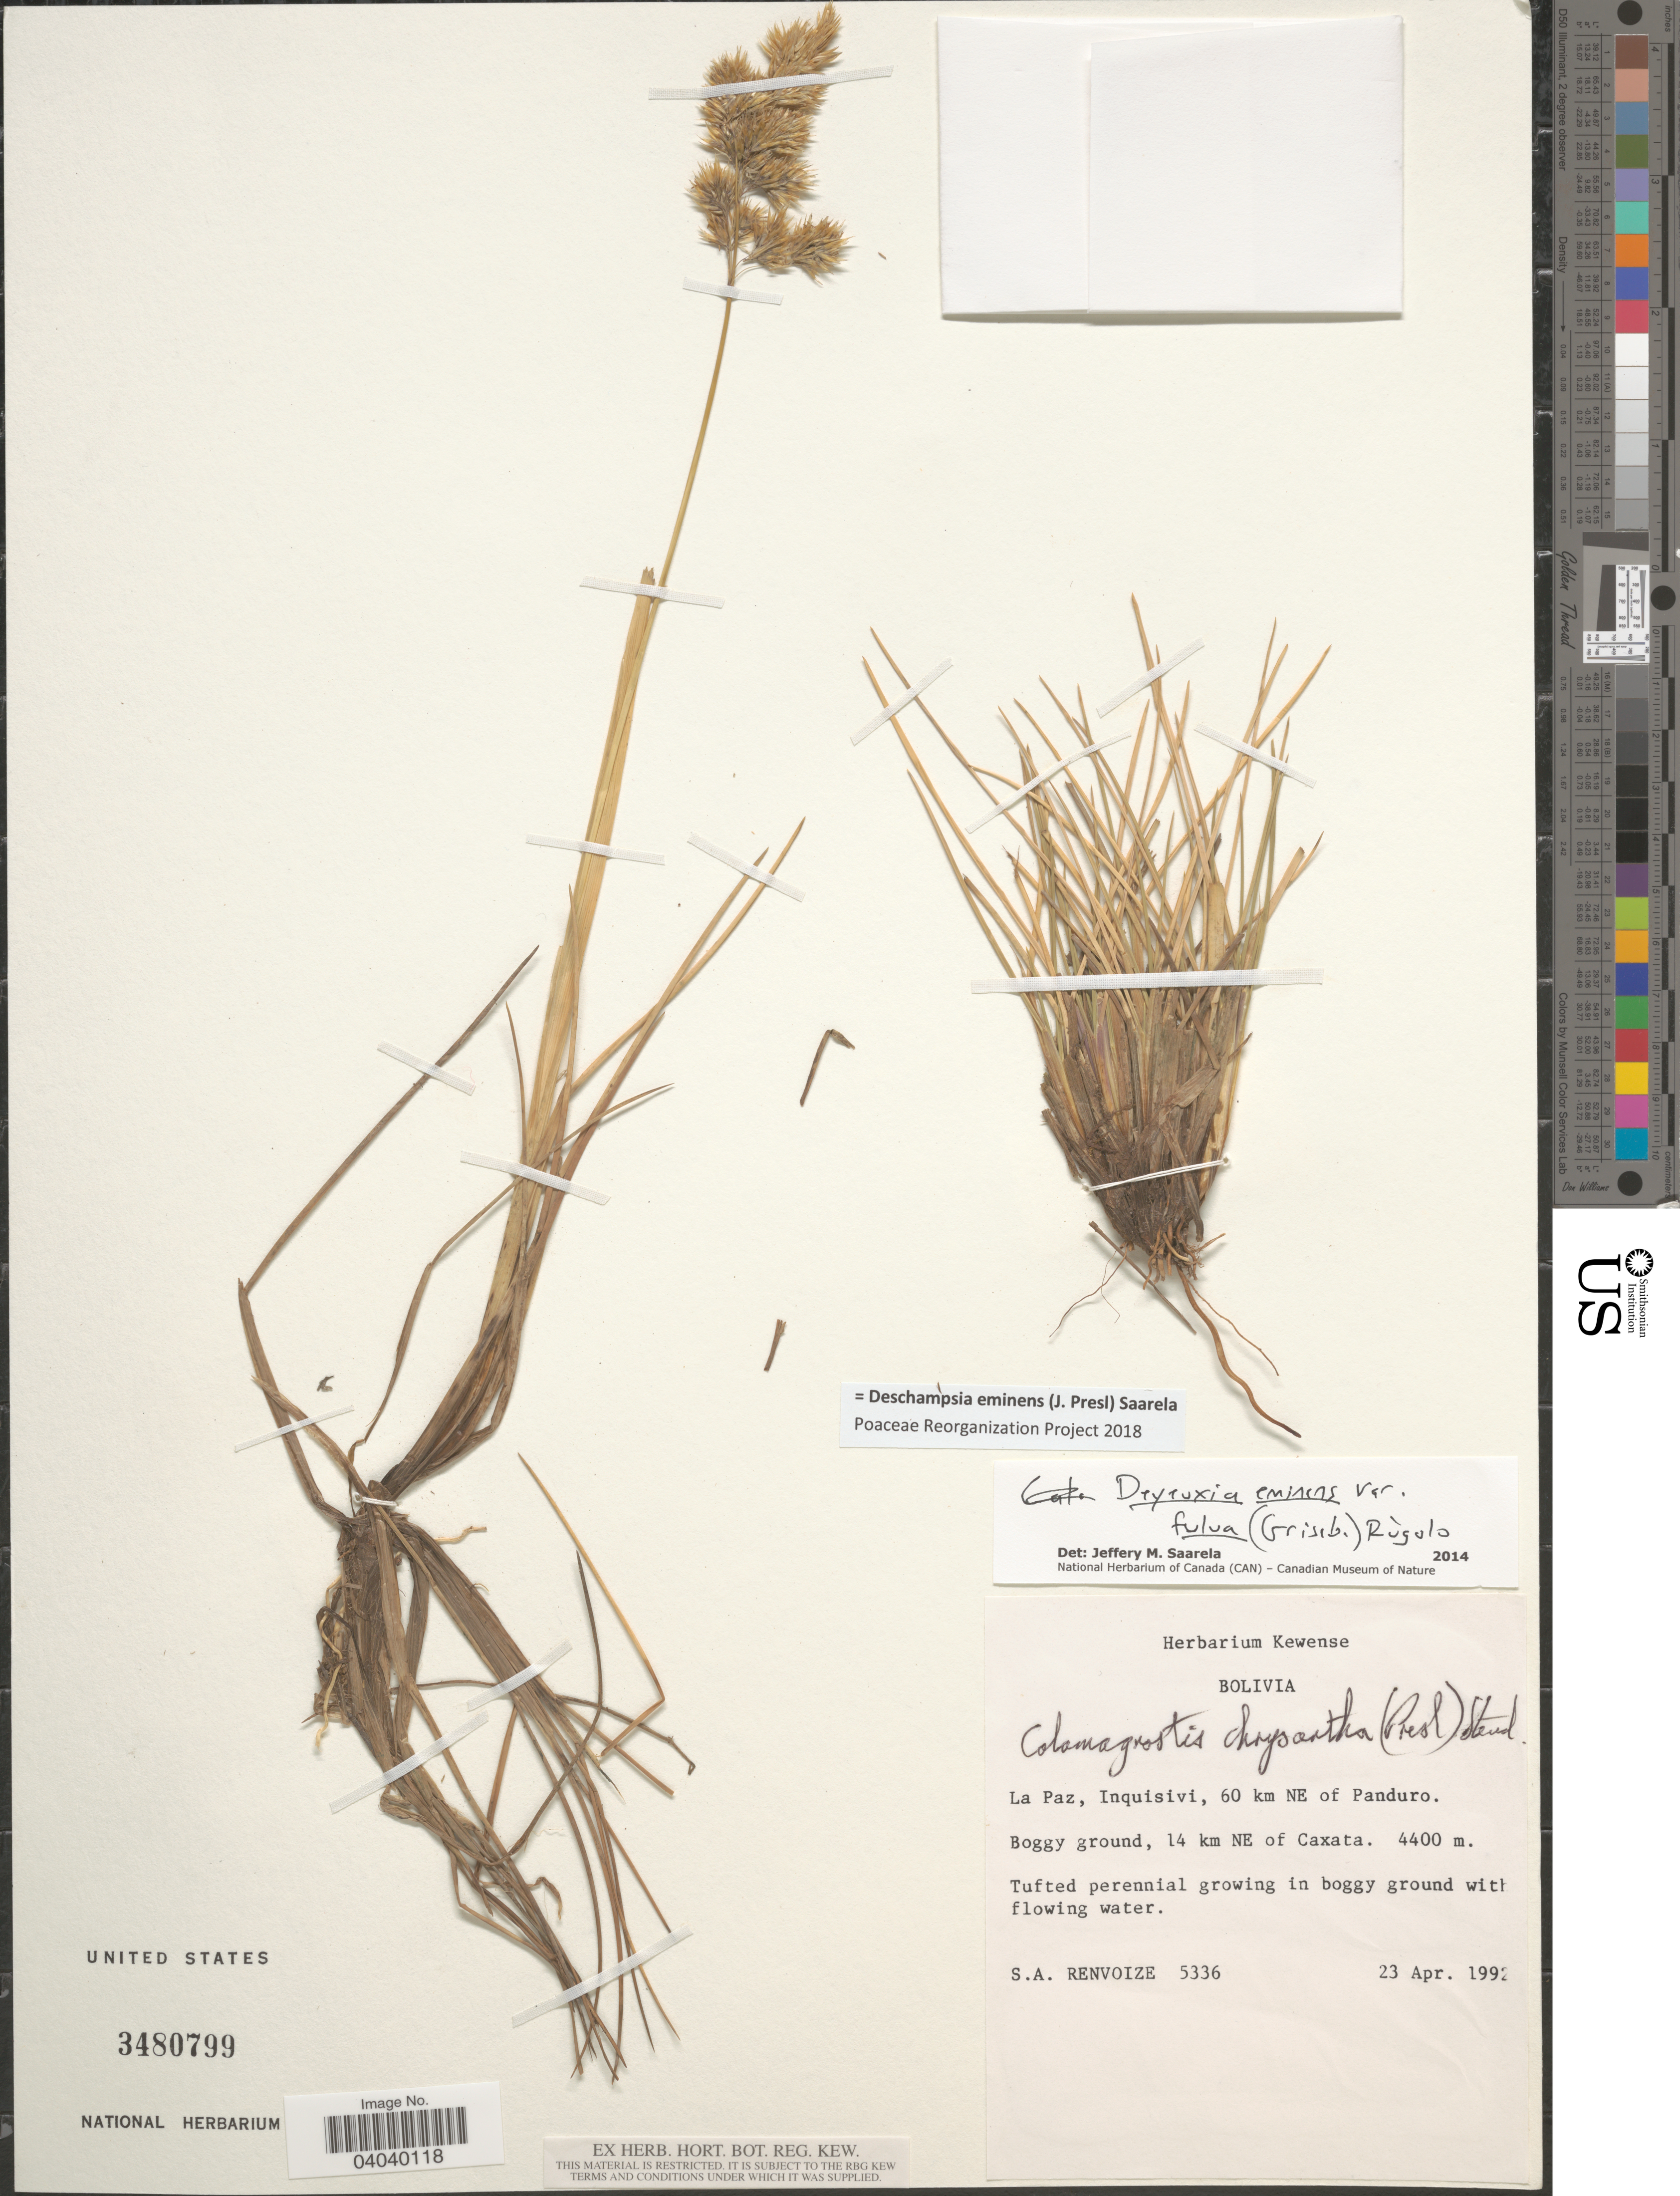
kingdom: Plantae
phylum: Tracheophyta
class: Liliopsida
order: Poales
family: Poaceae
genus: Deschampsia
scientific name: Deschampsia eminens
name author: (J. Presl) Saarela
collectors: S. A. Renvoize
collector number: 5336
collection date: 1992-04-23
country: Bolivia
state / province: La Paz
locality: La Paz, Inquisivi, 60 km NE of Panduro. Boggy ground, 14 km NE of Caxata.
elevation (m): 4400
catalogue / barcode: US 3480799